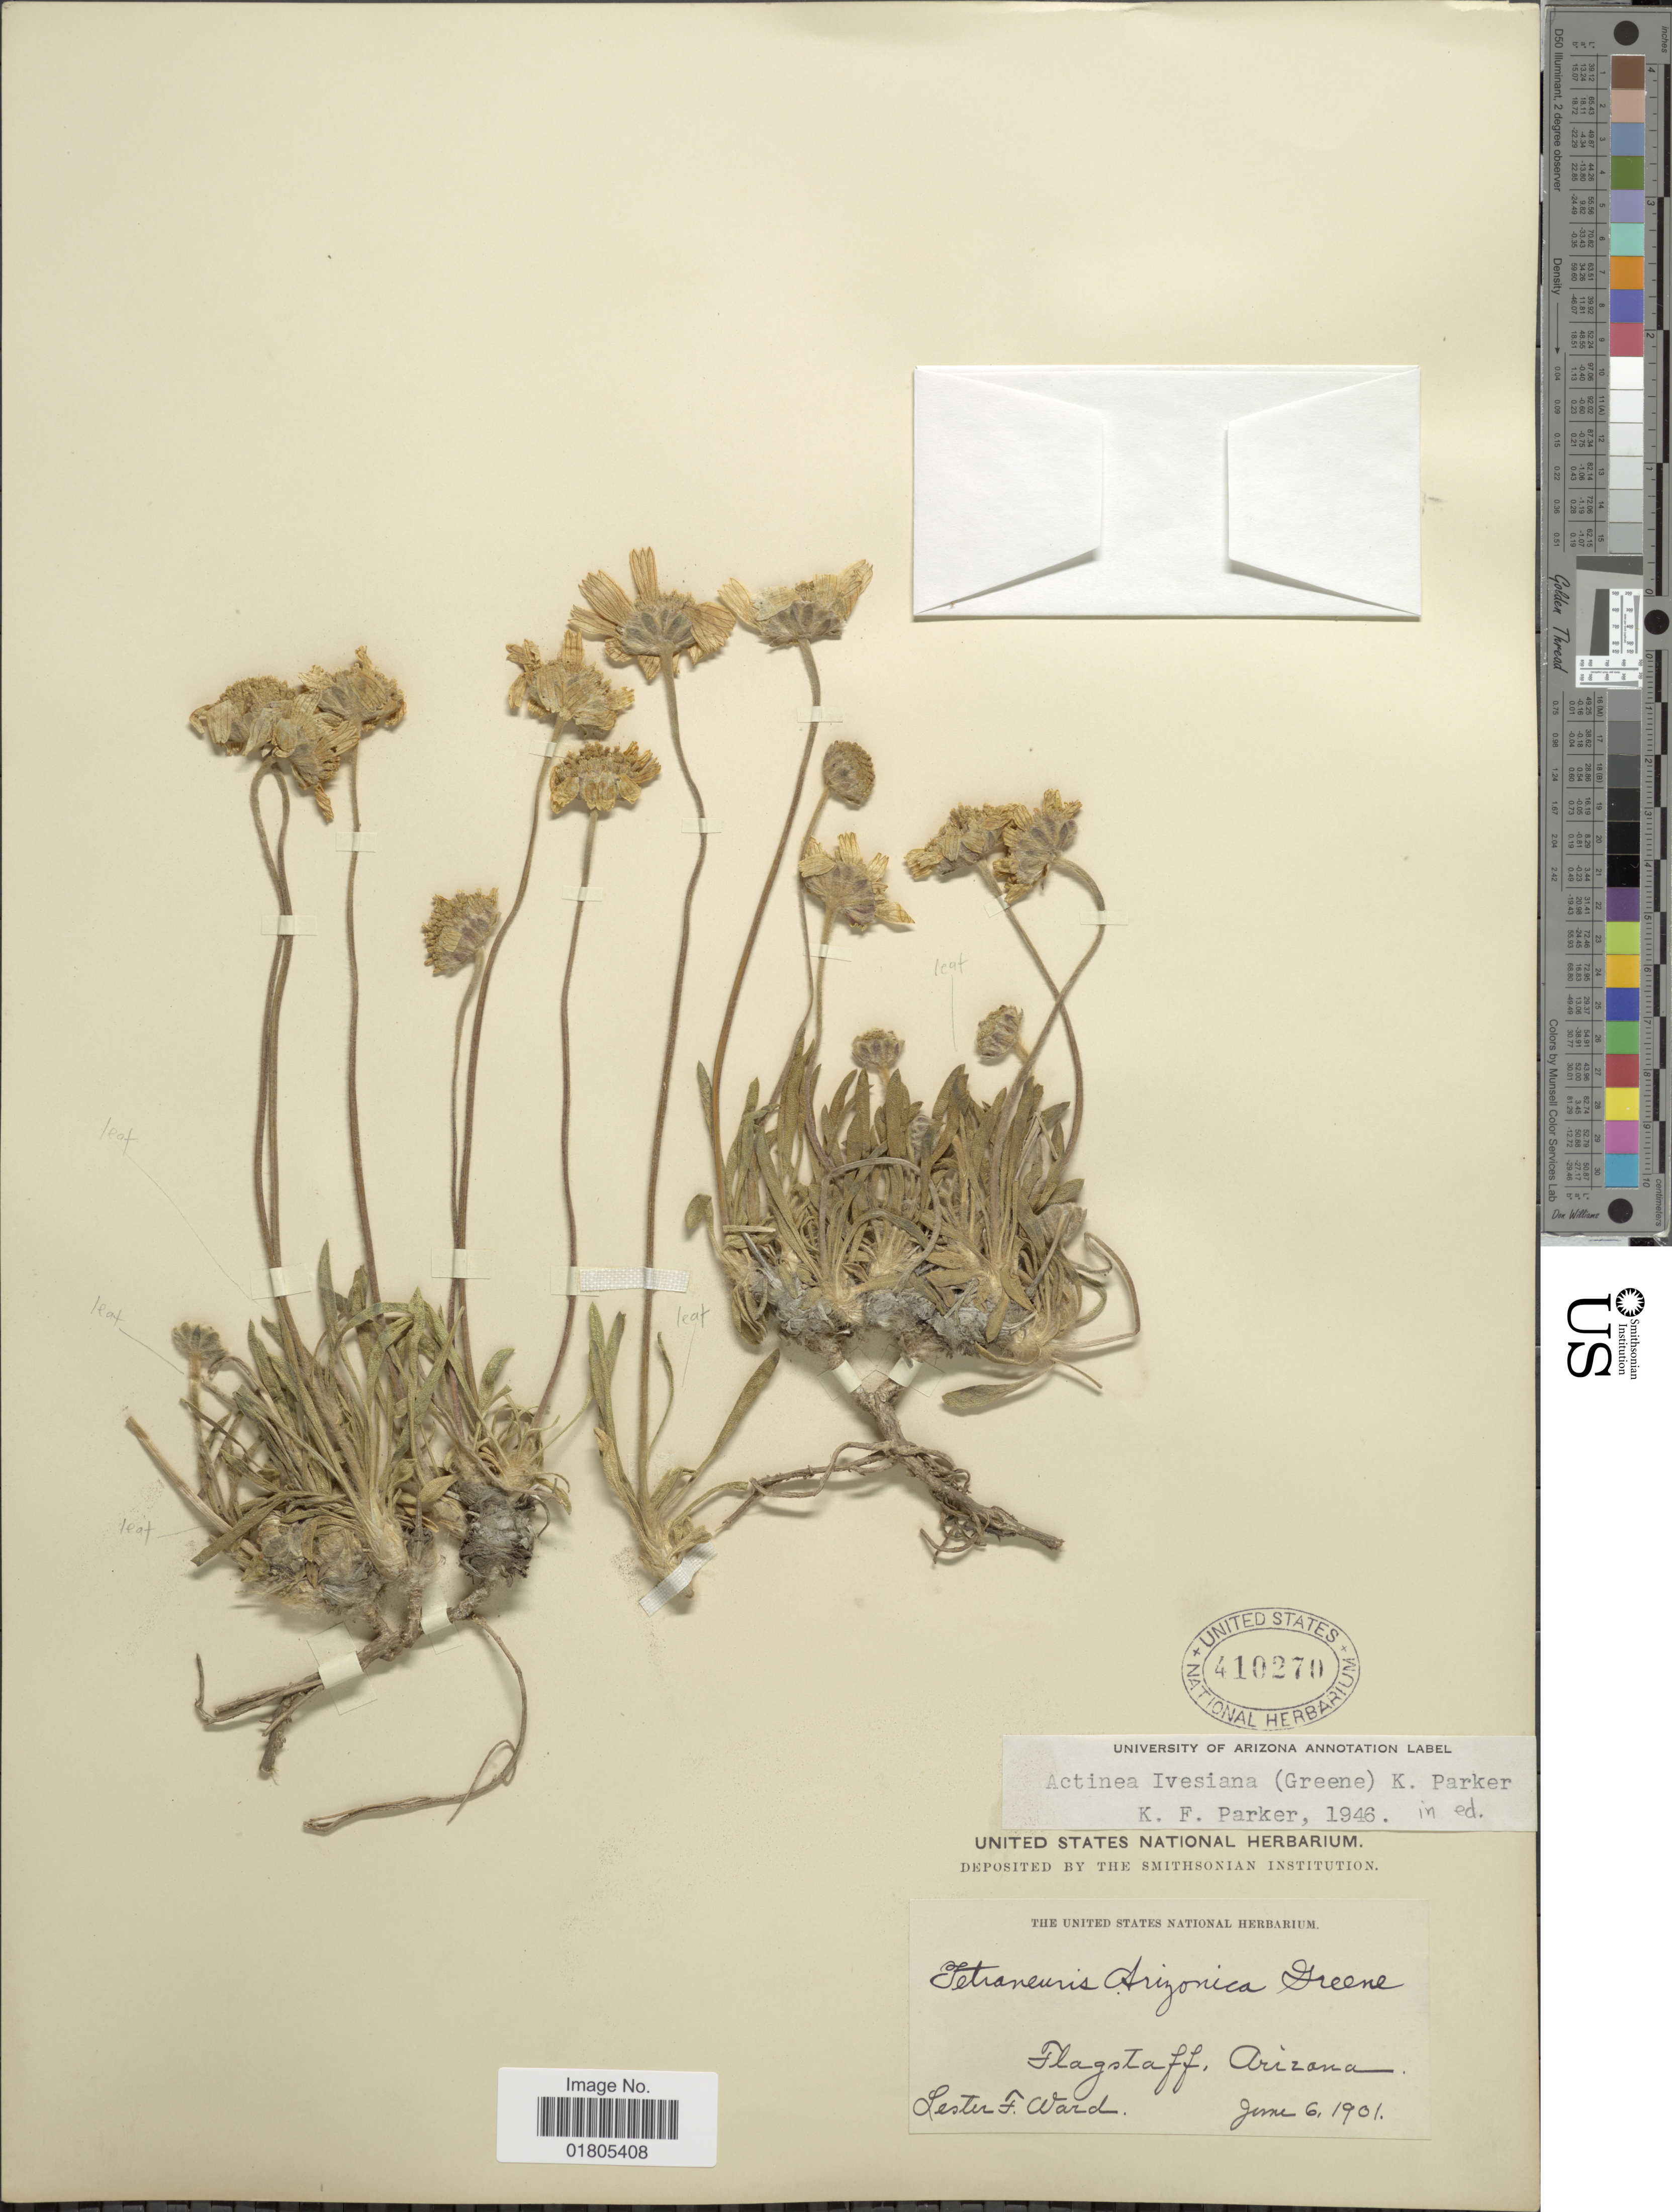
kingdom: Plantae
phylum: Tracheophyta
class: Magnoliopsida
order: Asterales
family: Asteraceae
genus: Actinea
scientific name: Actinea ivesiana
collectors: L. F. Ward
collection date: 1901-06-06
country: United States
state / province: Arizona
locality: Flagstaff, Arizona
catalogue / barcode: US 410270